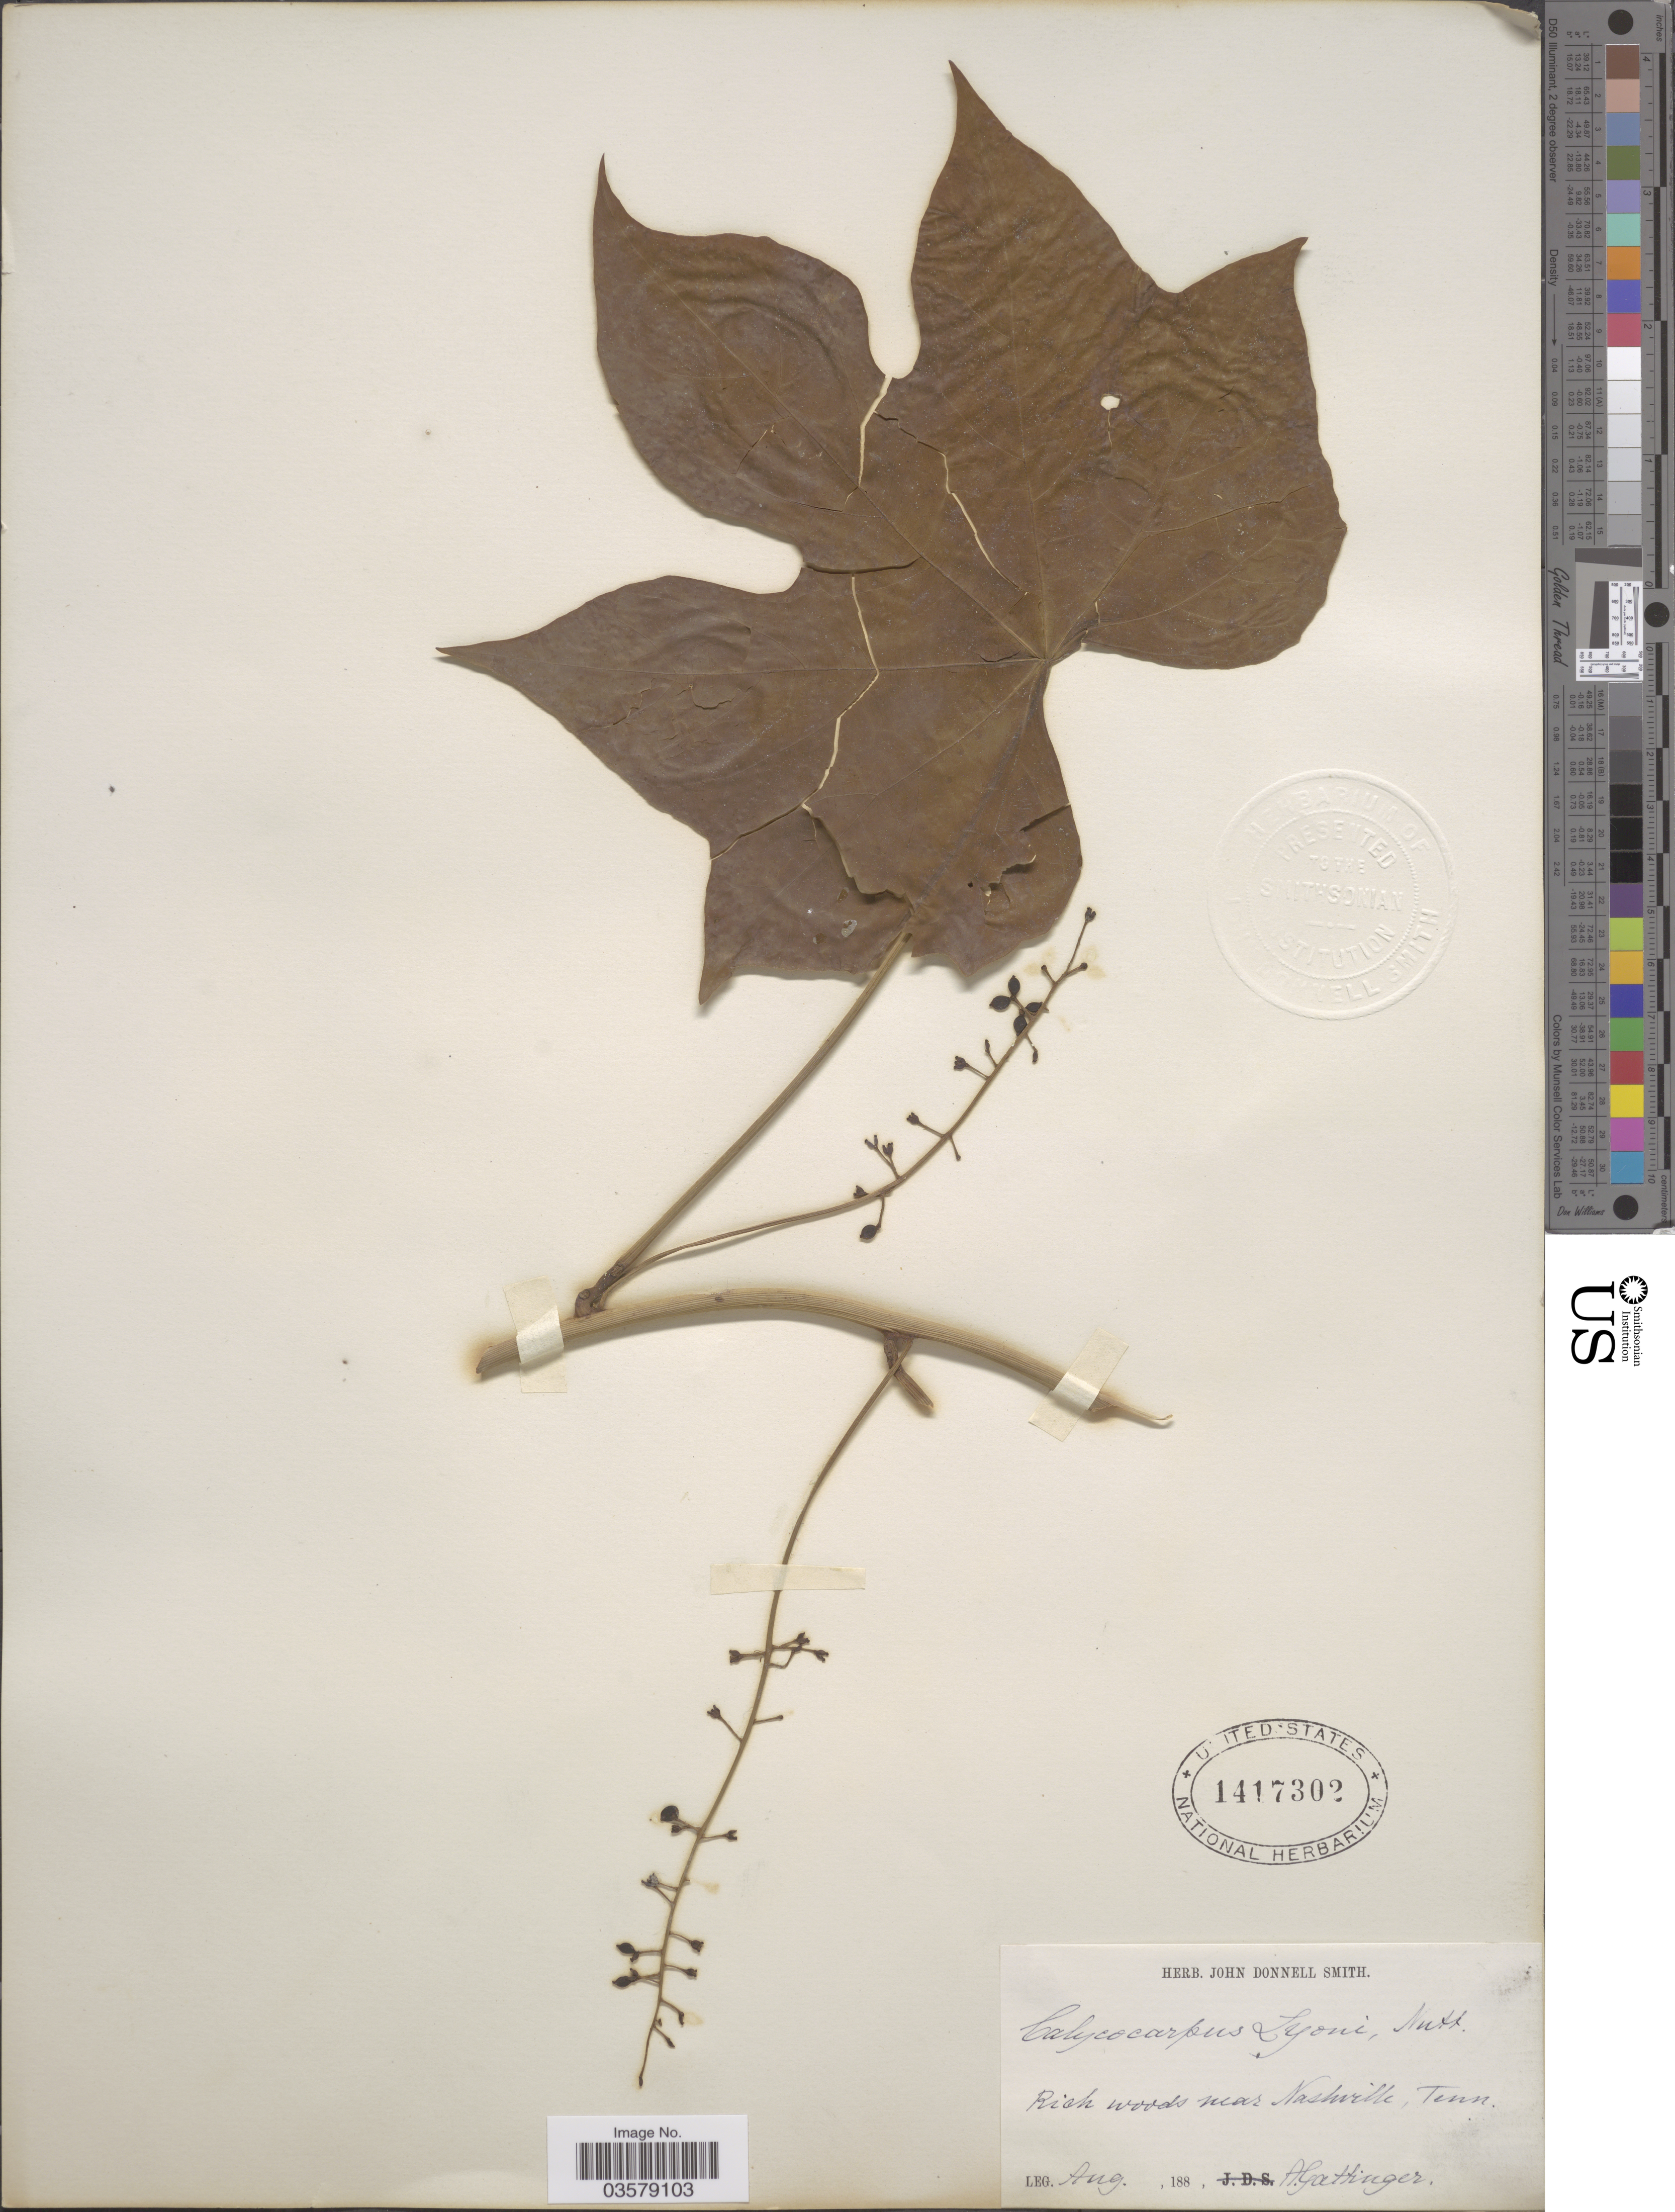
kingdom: Plantae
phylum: Tracheophyta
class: Magnoliopsida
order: Ranunculales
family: Menispermaceae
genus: Calycocarpum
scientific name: Calycocarpum lyonii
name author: (Pursh) A. Gray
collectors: A. Gattinger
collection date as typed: Aug. 188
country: United States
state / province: Tennessee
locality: Rich woods near Nashville.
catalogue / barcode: US 1417302